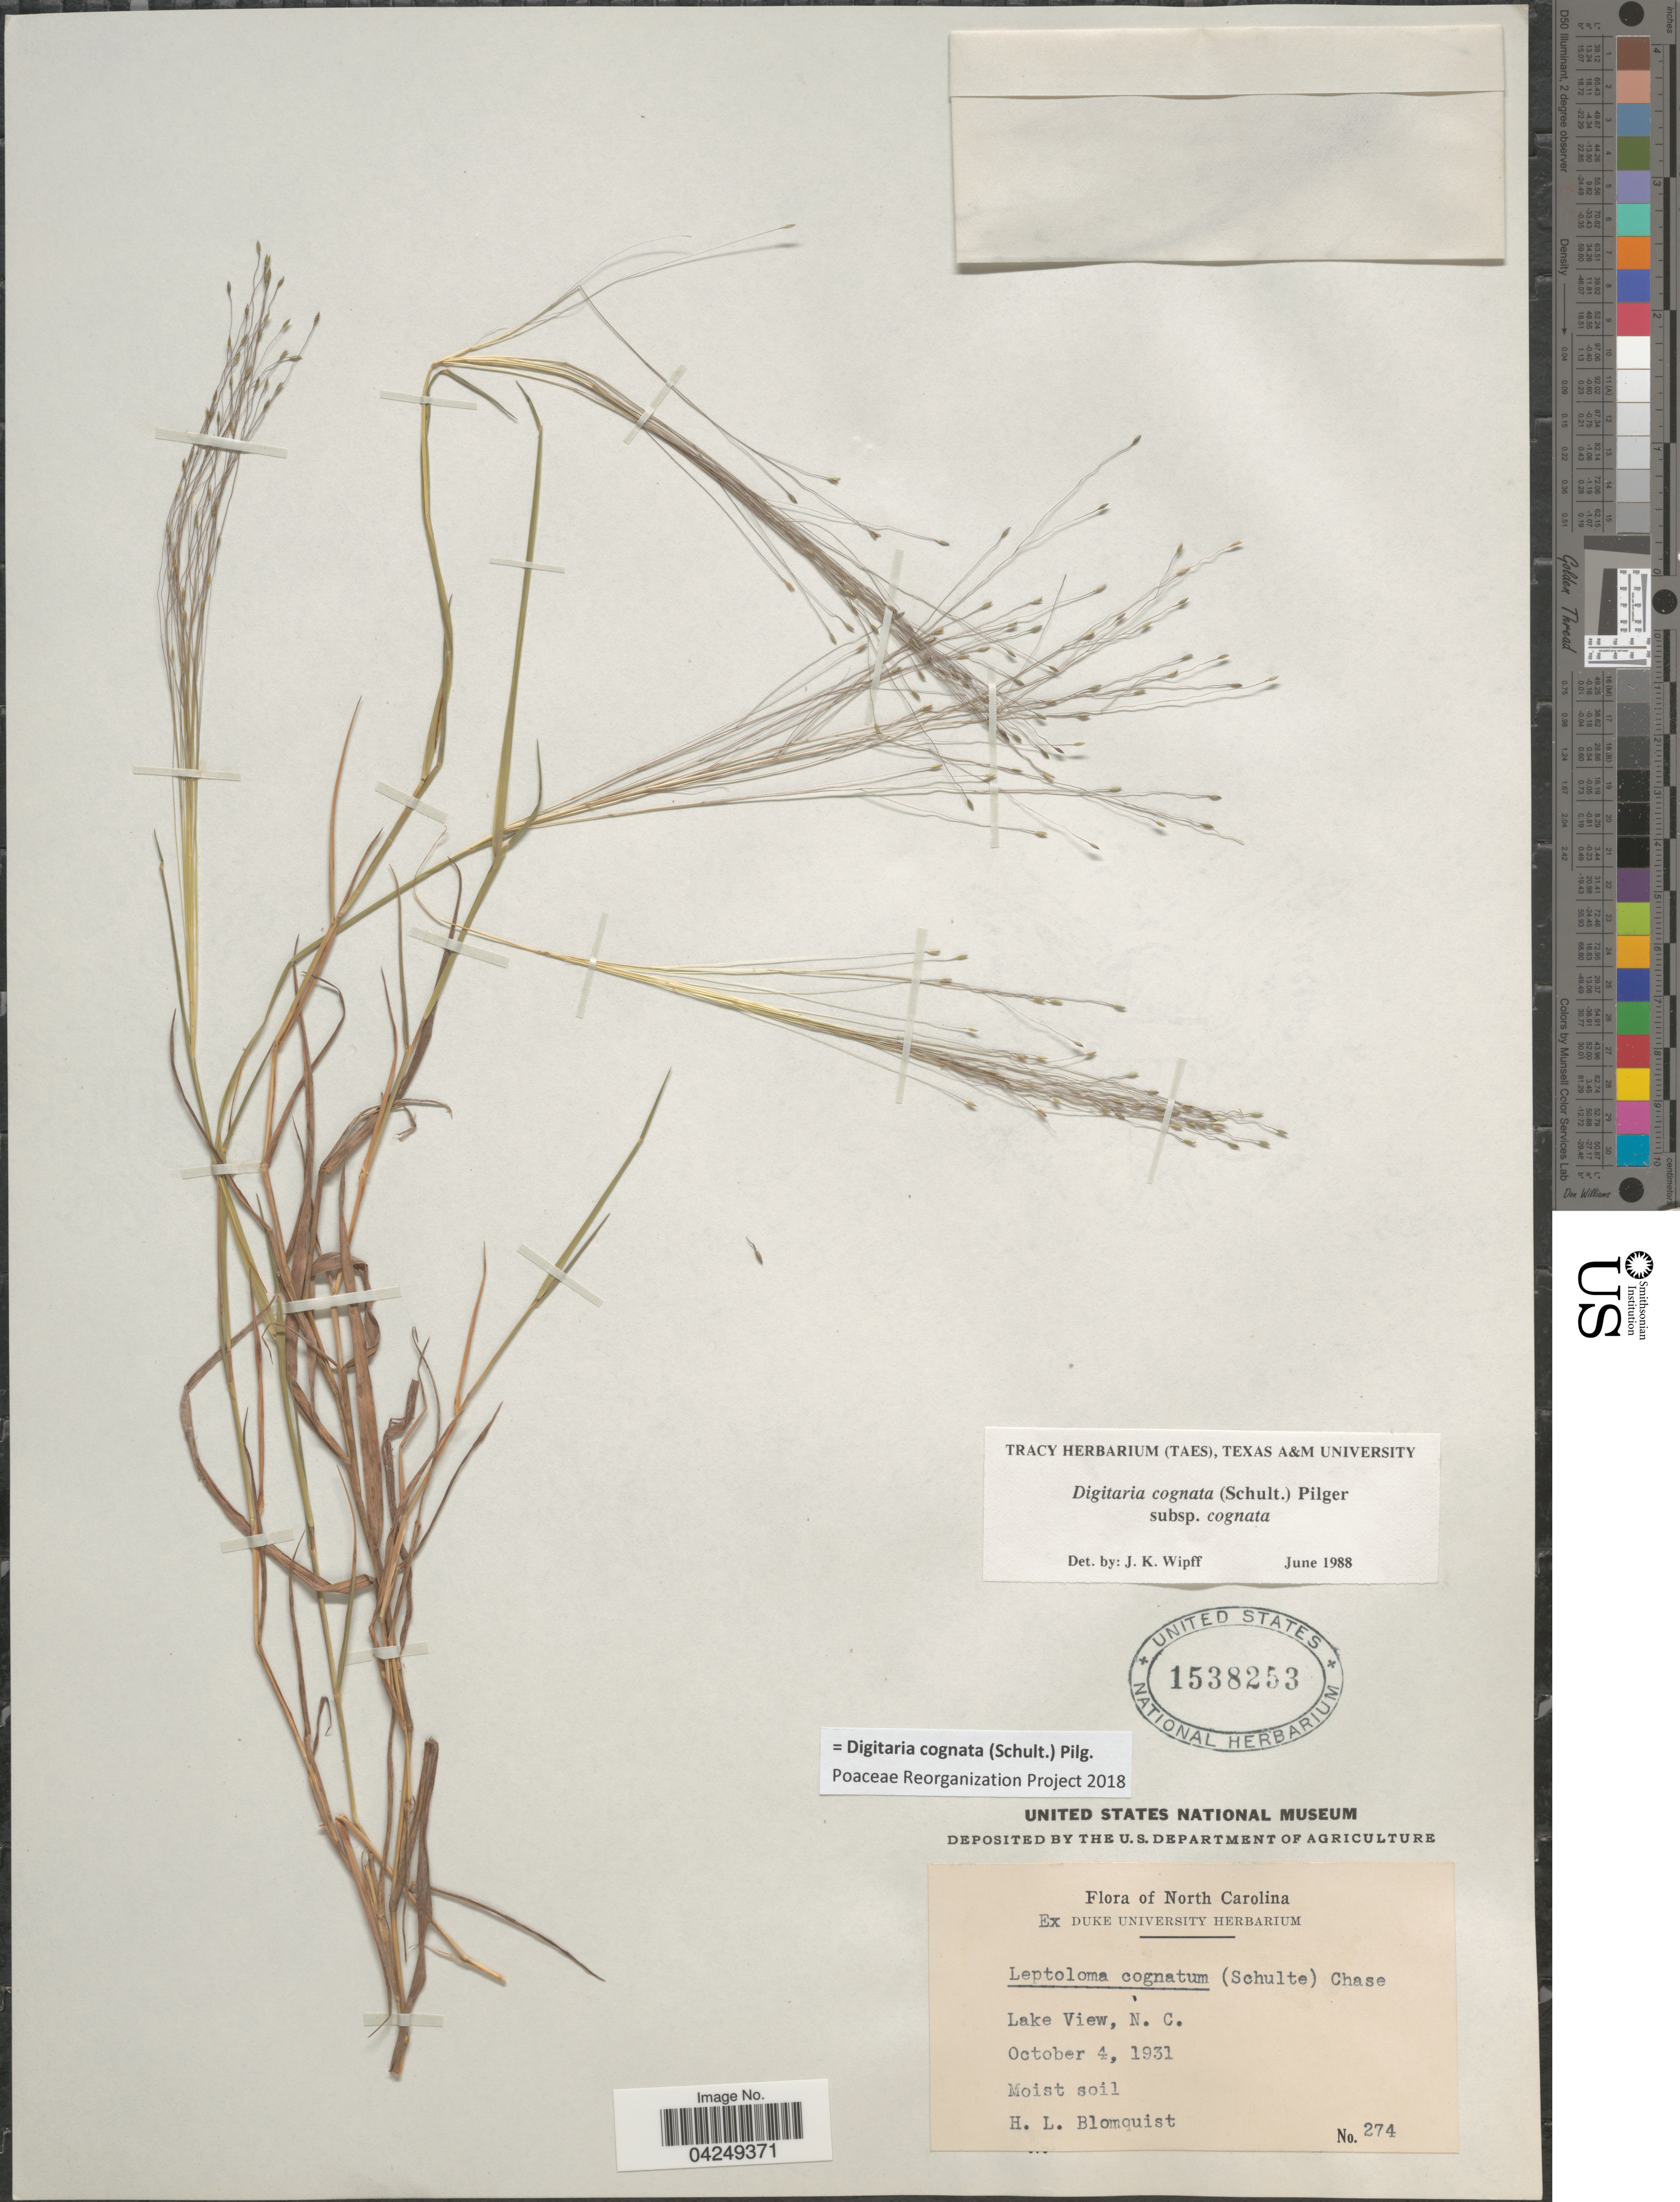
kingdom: Plantae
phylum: Tracheophyta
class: Liliopsida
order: Poales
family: Poaceae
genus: Digitaria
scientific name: Digitaria cognata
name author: (Scult.) Pilg.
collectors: H. Blomquist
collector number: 274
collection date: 1931-10-04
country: United States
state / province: North Carolina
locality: Lake View, N. C. Moist soil.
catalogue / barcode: US 1538253